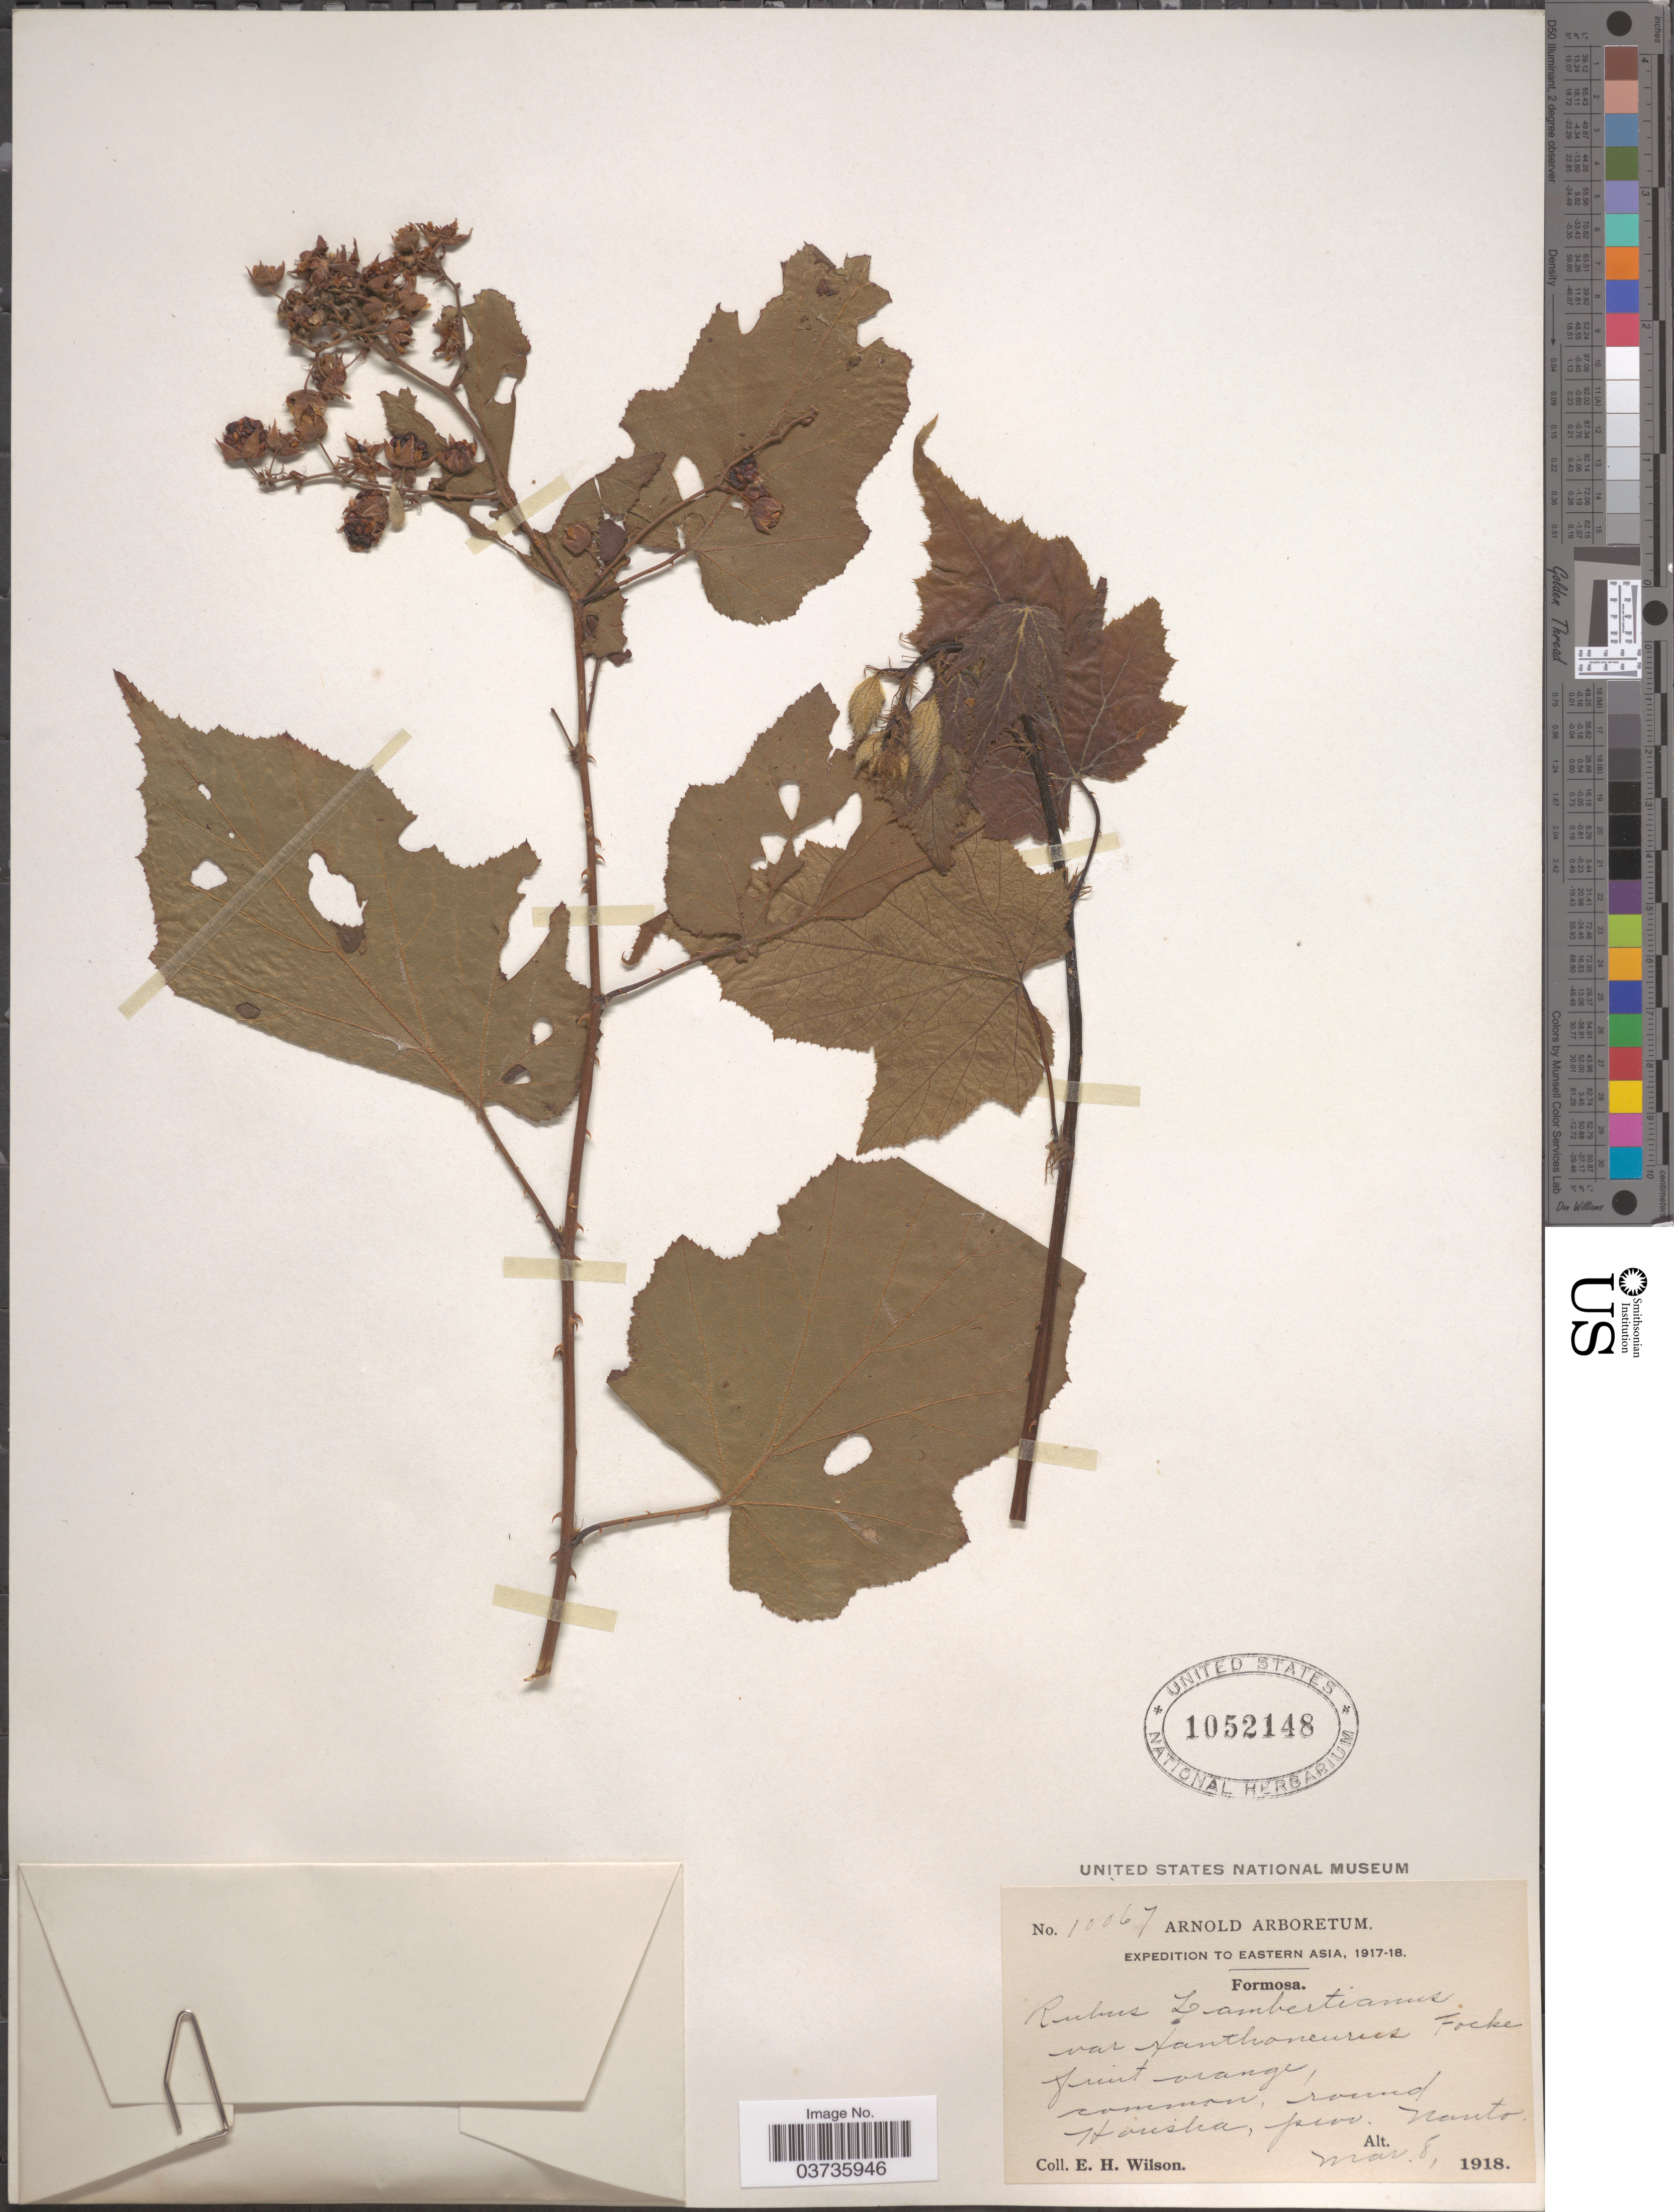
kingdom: Plantae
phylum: Tracheophyta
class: Magnoliopsida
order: Rosales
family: Rosaceae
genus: Rubus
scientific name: Rubus lambertianus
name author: Ser.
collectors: E. Wilson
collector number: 10067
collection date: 1918-03-08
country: Taiwan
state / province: Nantou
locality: Formosa. Horiska, prov. Nanto.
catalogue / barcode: US 1052148